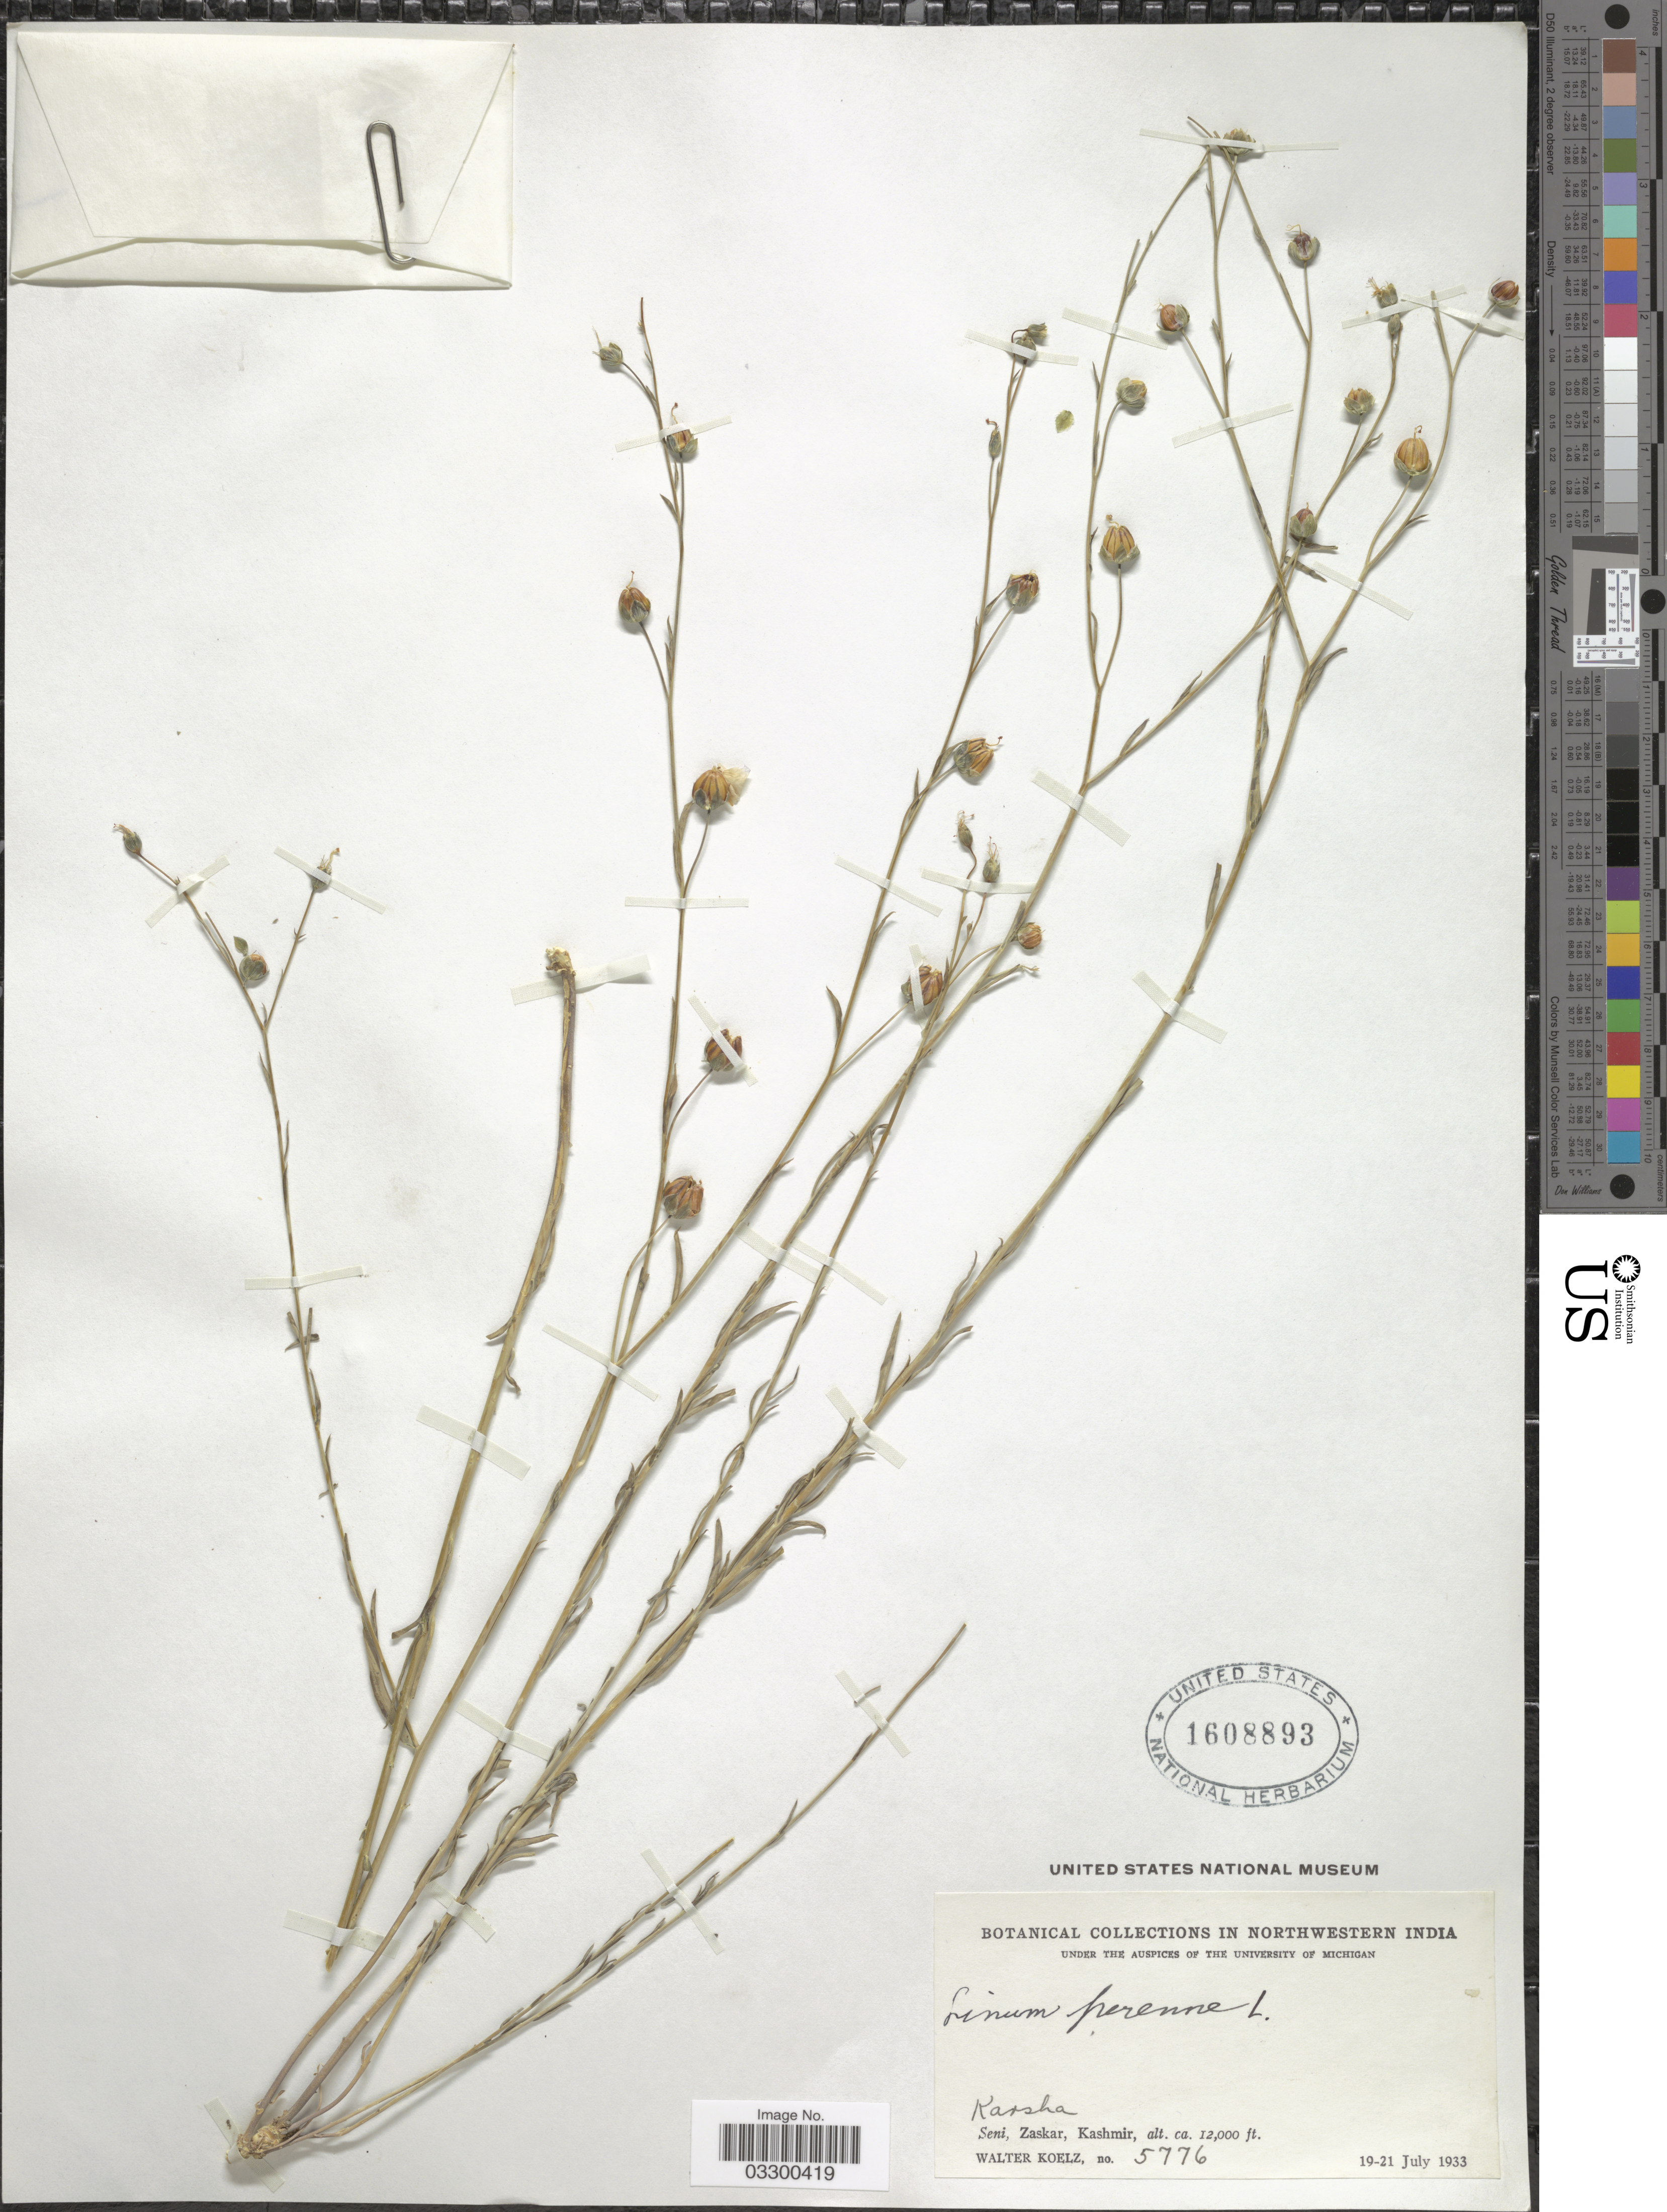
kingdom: Plantae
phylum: Tracheophyta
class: Magnoliopsida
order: Malpighiales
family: Linaceae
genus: Linum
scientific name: Linum perenne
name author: L.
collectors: W. N. Koelz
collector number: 5776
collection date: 1933-07-19/1933-07-21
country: India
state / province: Jammu and Kashmir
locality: Northwestern India. Karsha. Seni, Zaskar, Kashmir.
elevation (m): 3658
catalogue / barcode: US 1608893